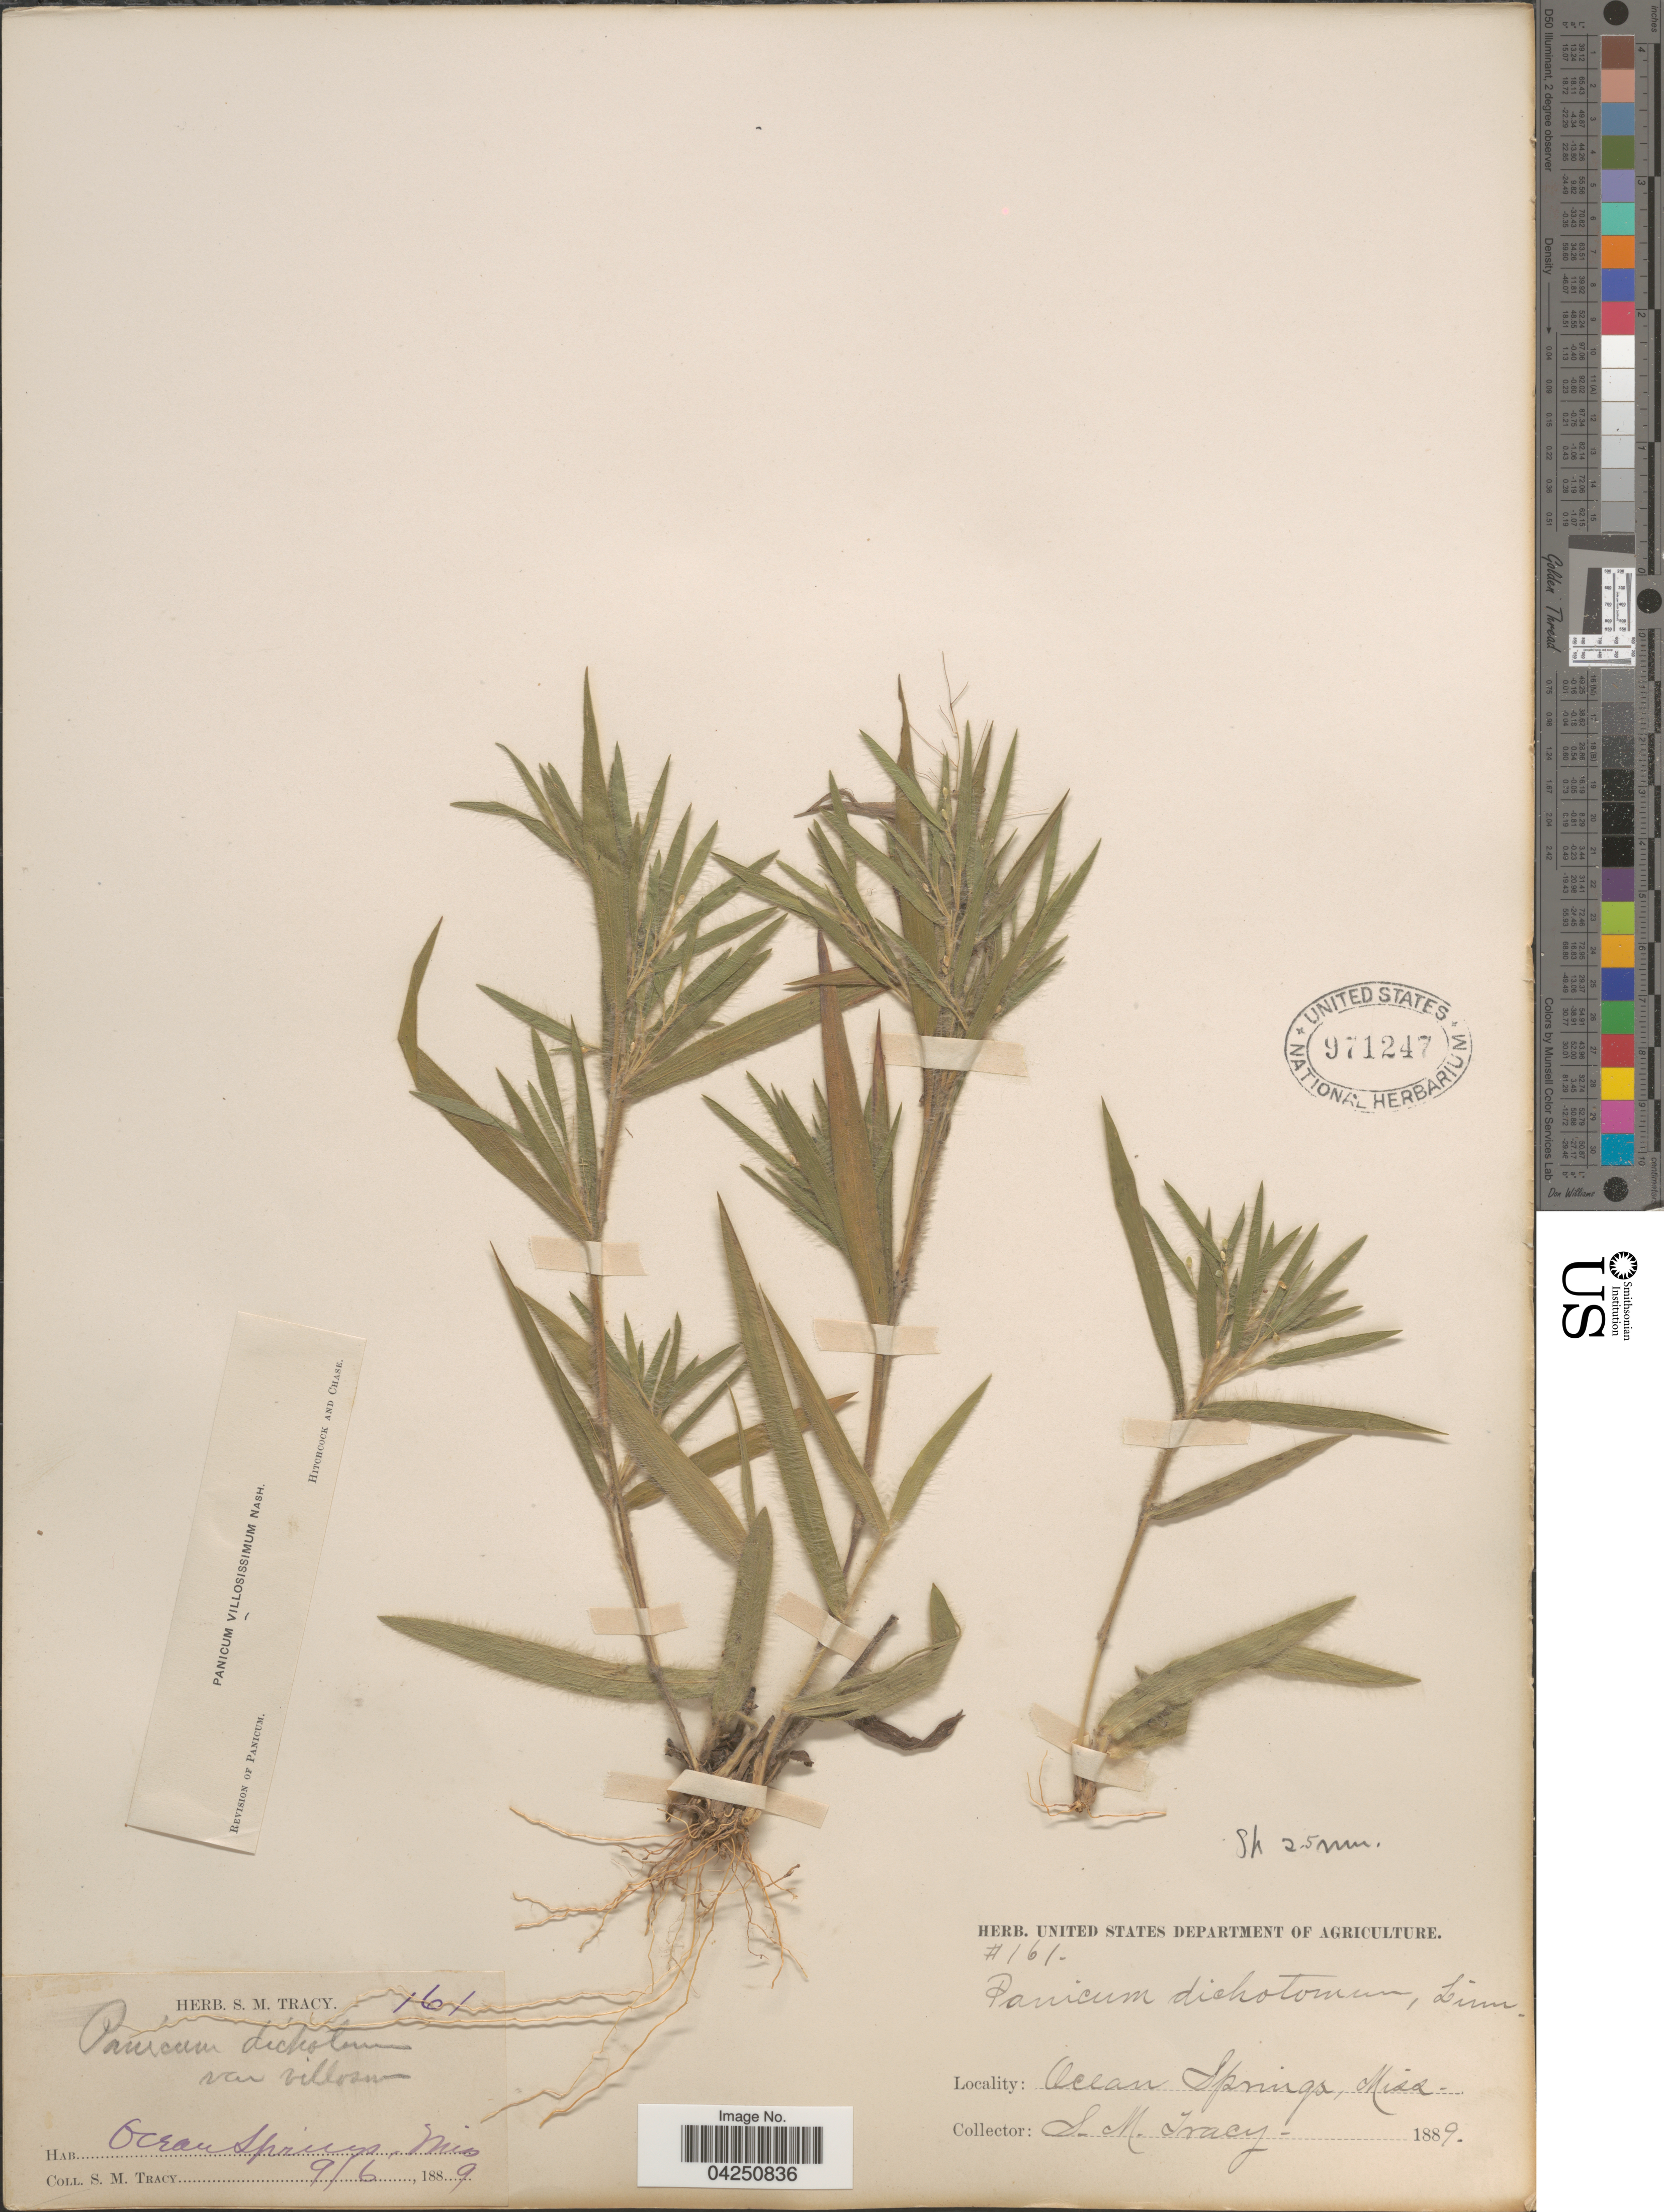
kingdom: Plantae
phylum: Tracheophyta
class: Liliopsida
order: Poales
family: Poaceae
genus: Dichanthelium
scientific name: Dichanthelium acuminatum var. acuminatum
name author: (Sw.) Gould & C.A. Clark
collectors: S. M. Tracy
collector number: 161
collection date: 1889-09-06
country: United States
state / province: Mississippi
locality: Ocean Springs.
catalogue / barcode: US 971247